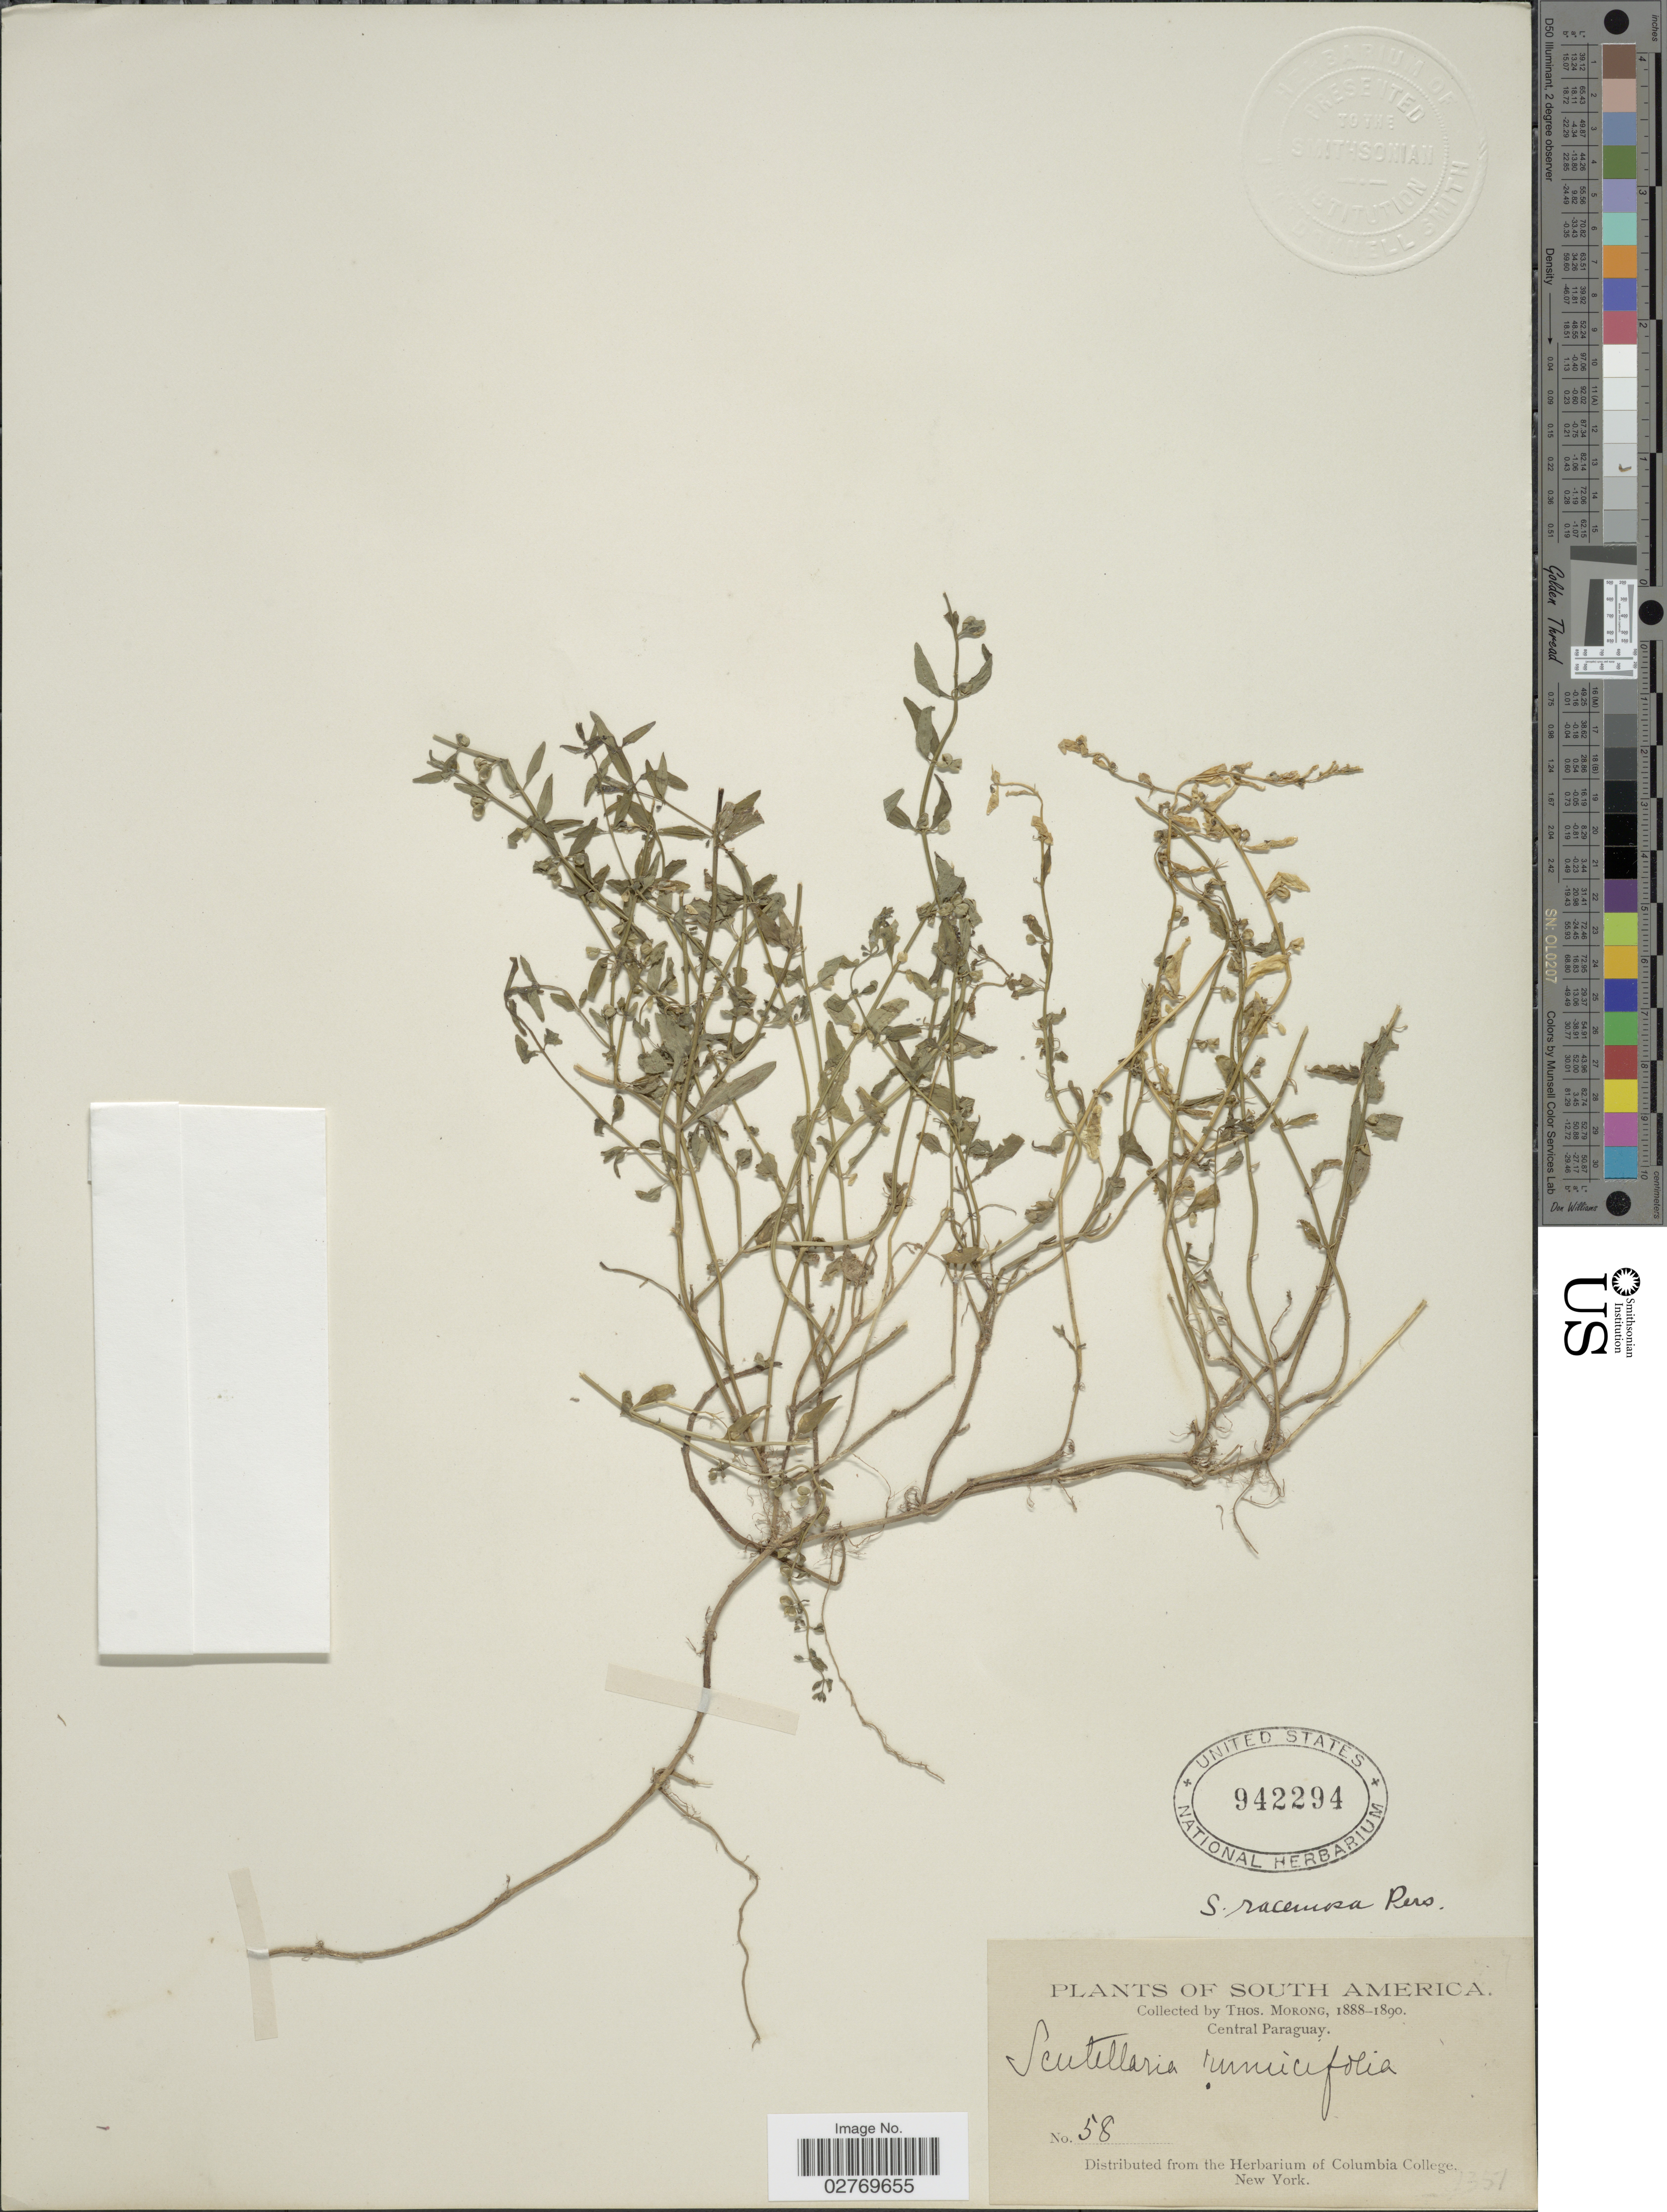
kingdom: Plantae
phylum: Tracheophyta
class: Magnoliopsida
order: Lamiales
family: Lamiaceae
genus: Scutellaria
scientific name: Scutellaria racemosa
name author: Pers.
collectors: ex herb. T. Morong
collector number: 58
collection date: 1888/1890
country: Paraguay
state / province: Central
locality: Central Paraguay.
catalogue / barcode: US 942294